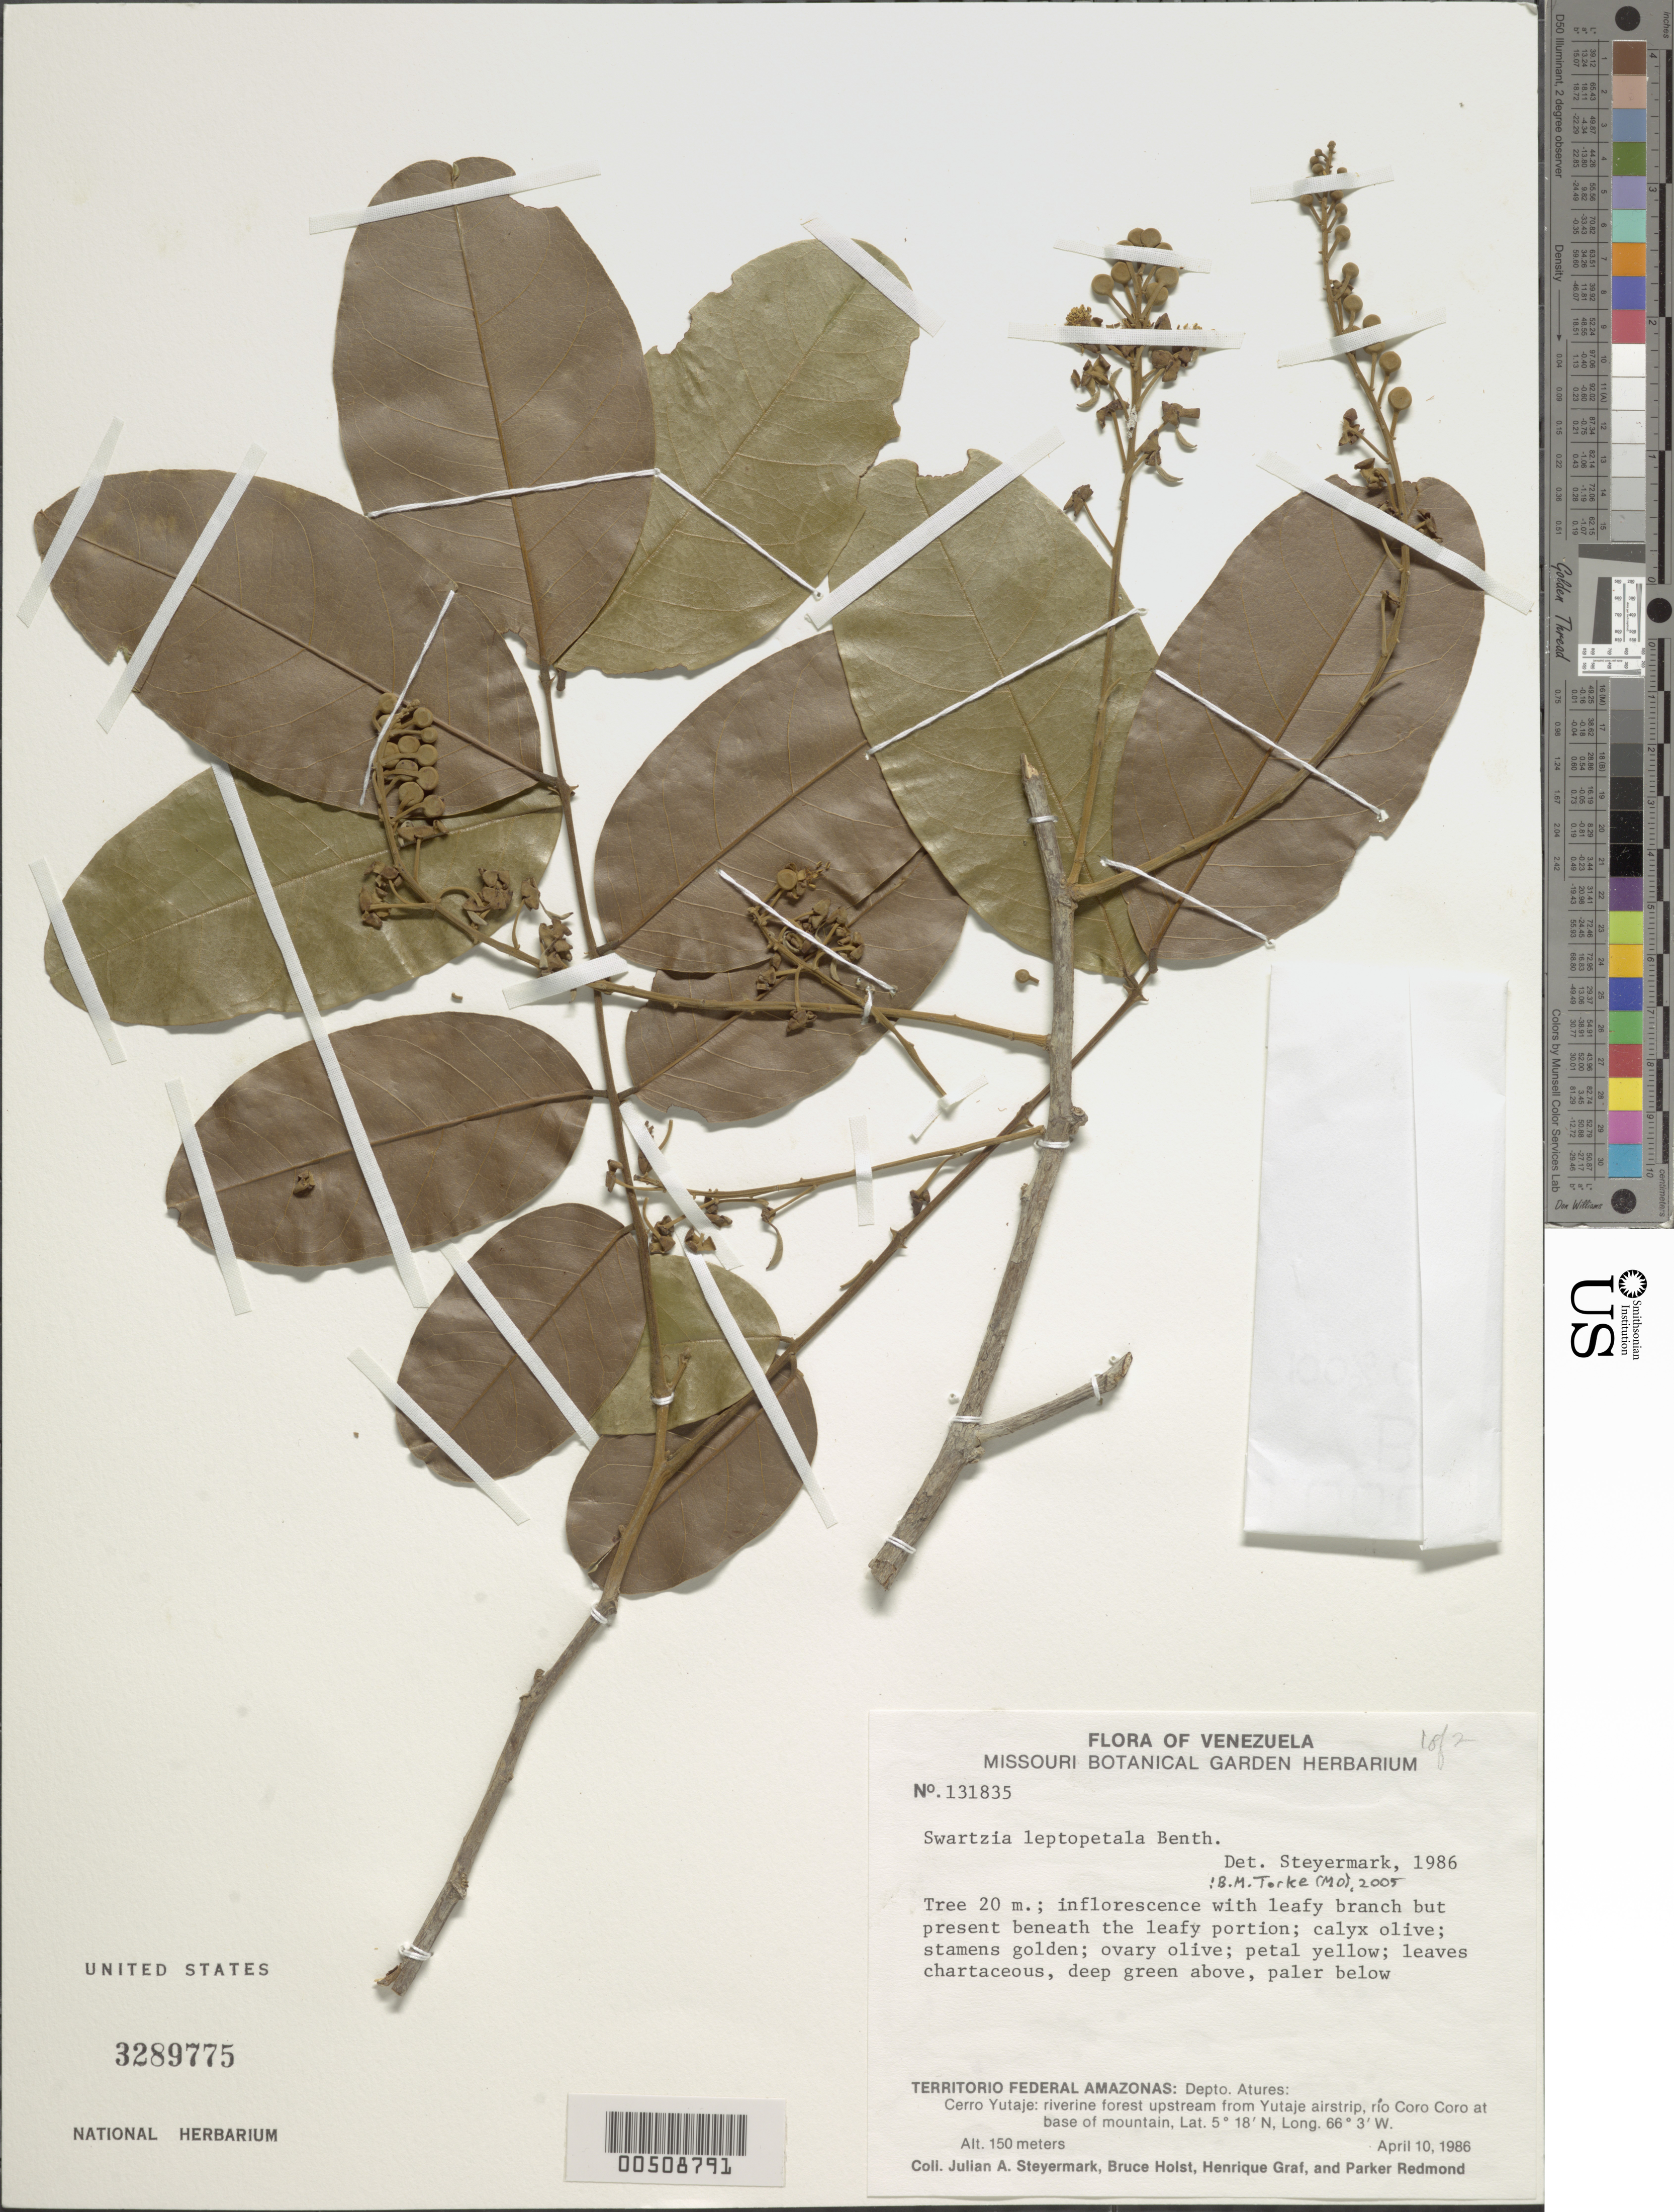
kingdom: Plantae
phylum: Tracheophyta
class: Magnoliopsida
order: Fabales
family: Fabaceae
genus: Swartzia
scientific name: Swartzia leptopetala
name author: Benth.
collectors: J. Steyermark, B. Holst, H. Graf & P. Redmond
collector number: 131835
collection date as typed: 10 Apr 1986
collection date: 1986-04-10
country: Venezuela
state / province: Amazonas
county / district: Atures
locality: Cerro yutaje, from yutaje airstrip, rio coro coro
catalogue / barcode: US 3289775